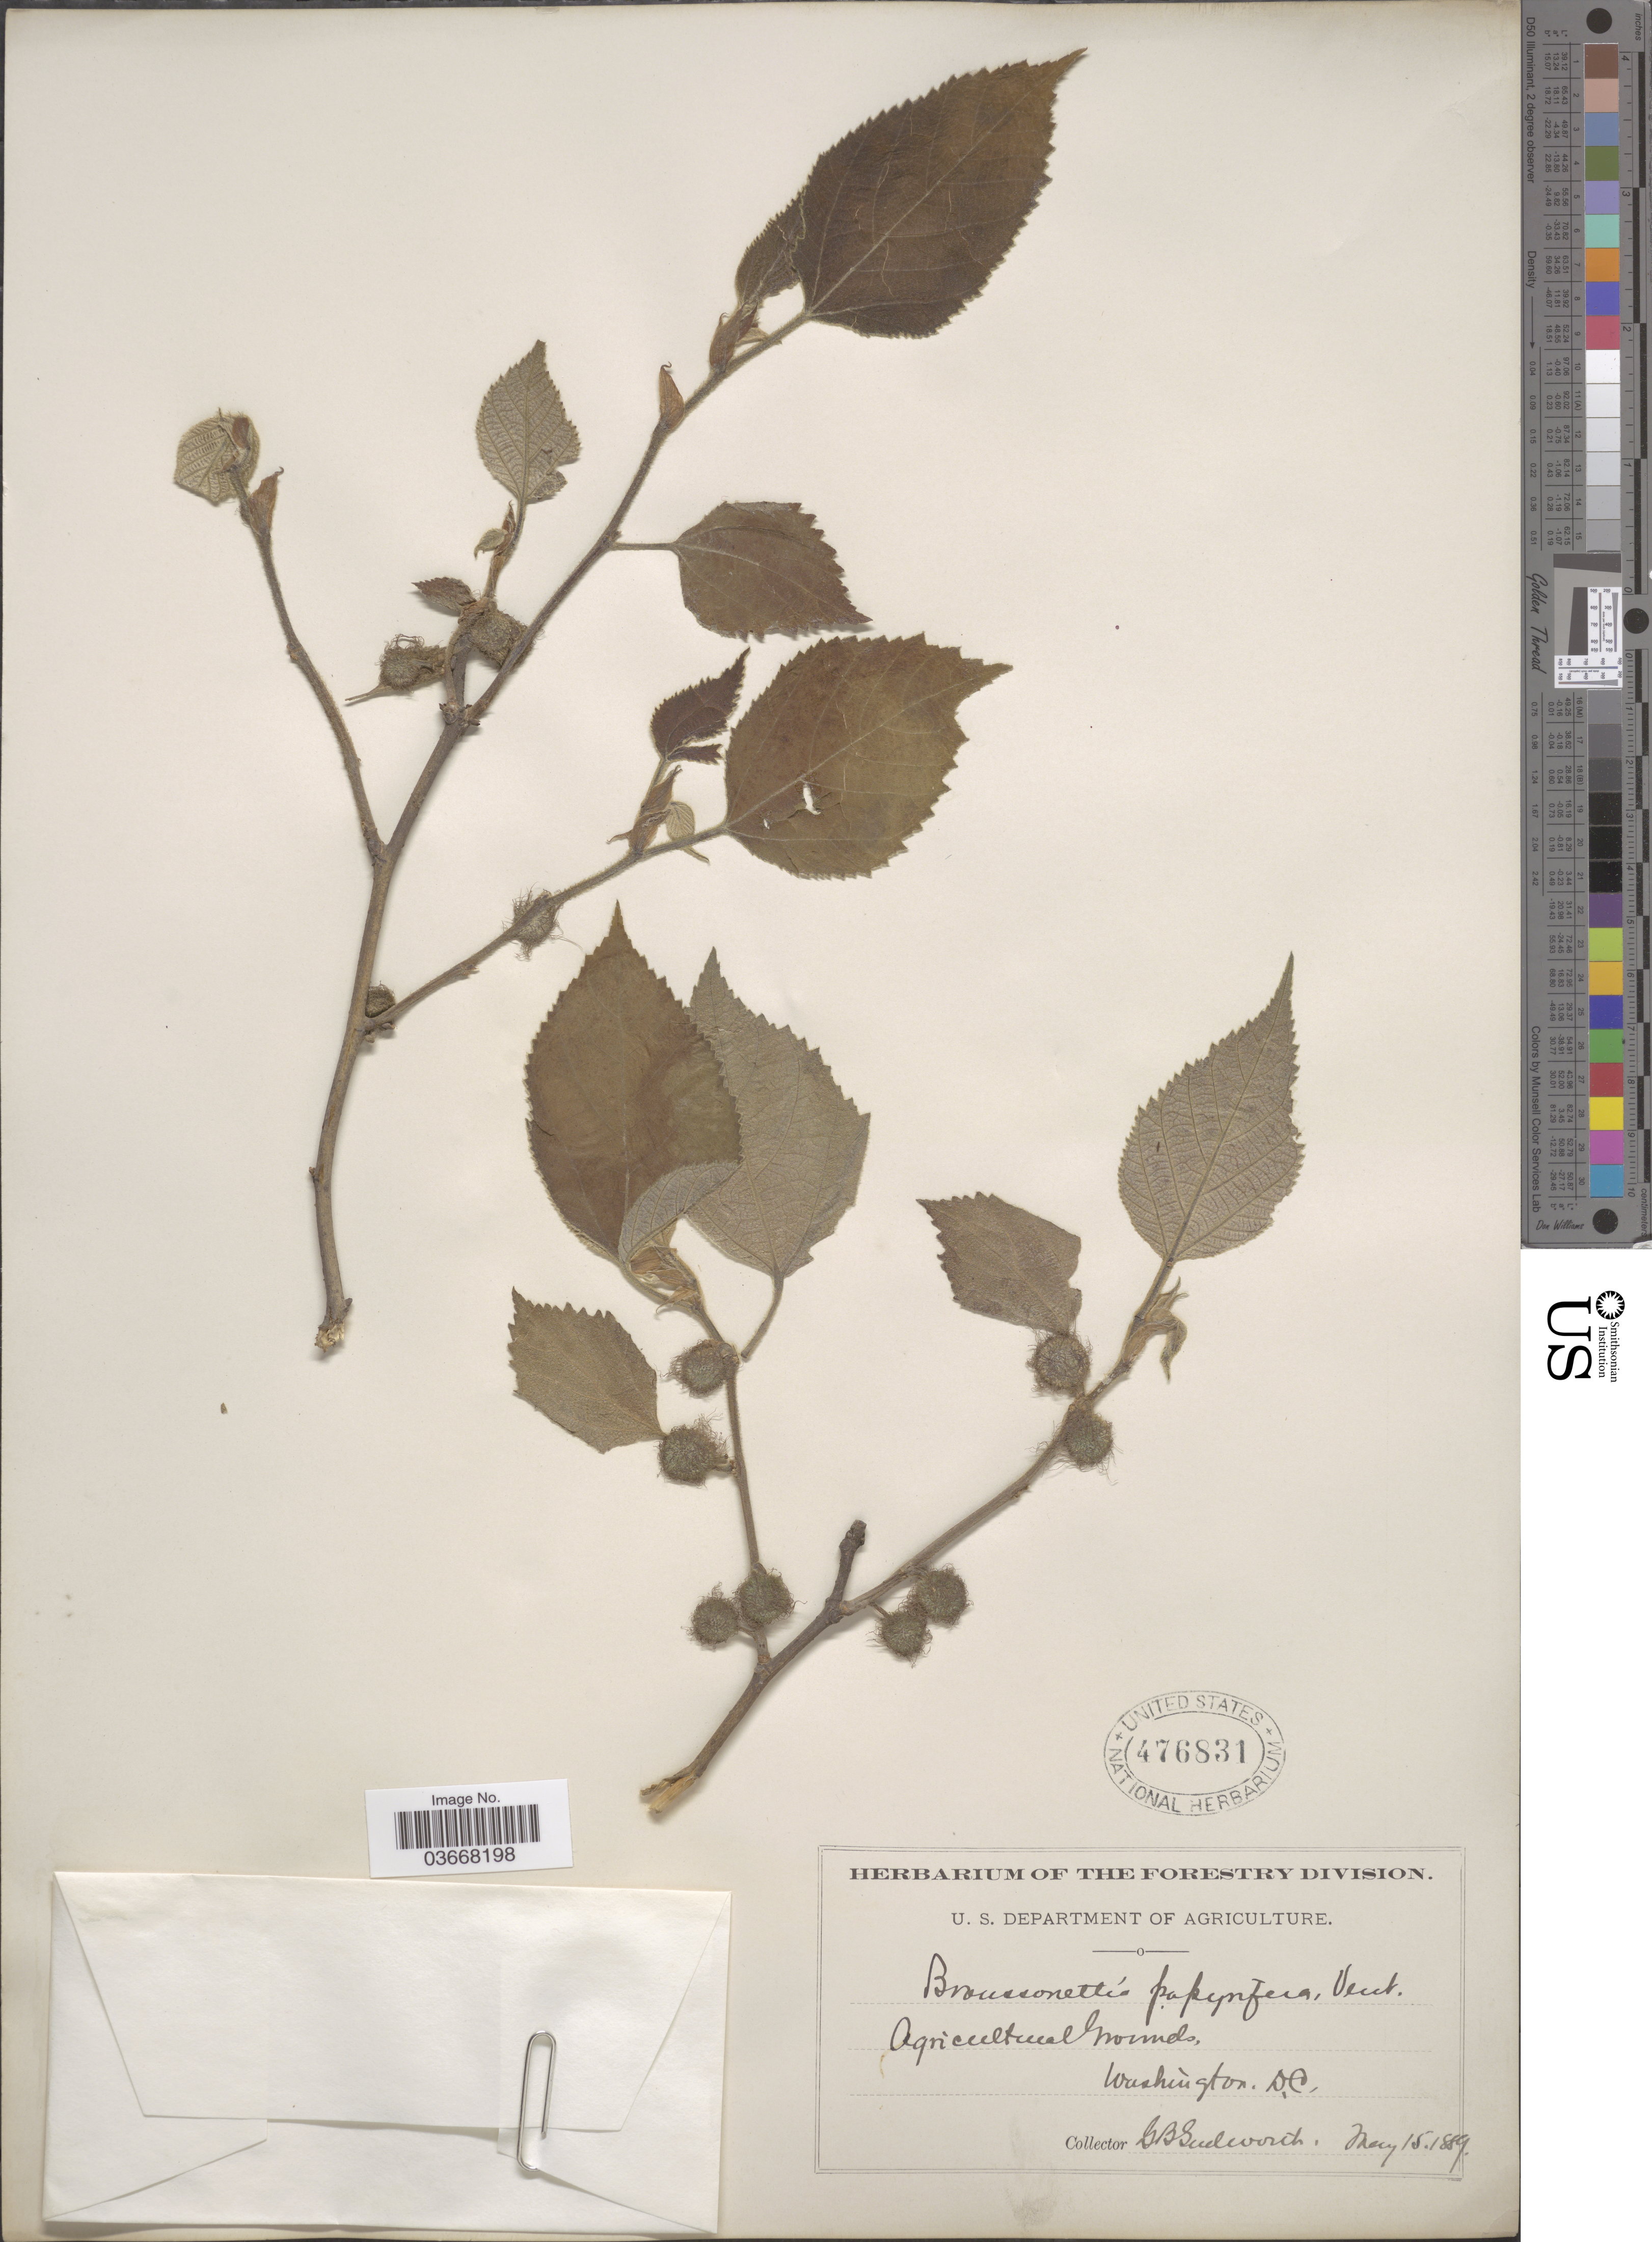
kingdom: Plantae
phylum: Tracheophyta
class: Magnoliopsida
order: Rosales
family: Moraceae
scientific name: Broussoneta papyrifera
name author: (L.) L'Hér. ex Vent.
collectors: G. B. Sudworth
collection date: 1889-05-15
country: United States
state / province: District of Columbia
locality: Agricultural Grounds, Washington. D.C.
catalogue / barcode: US 476831